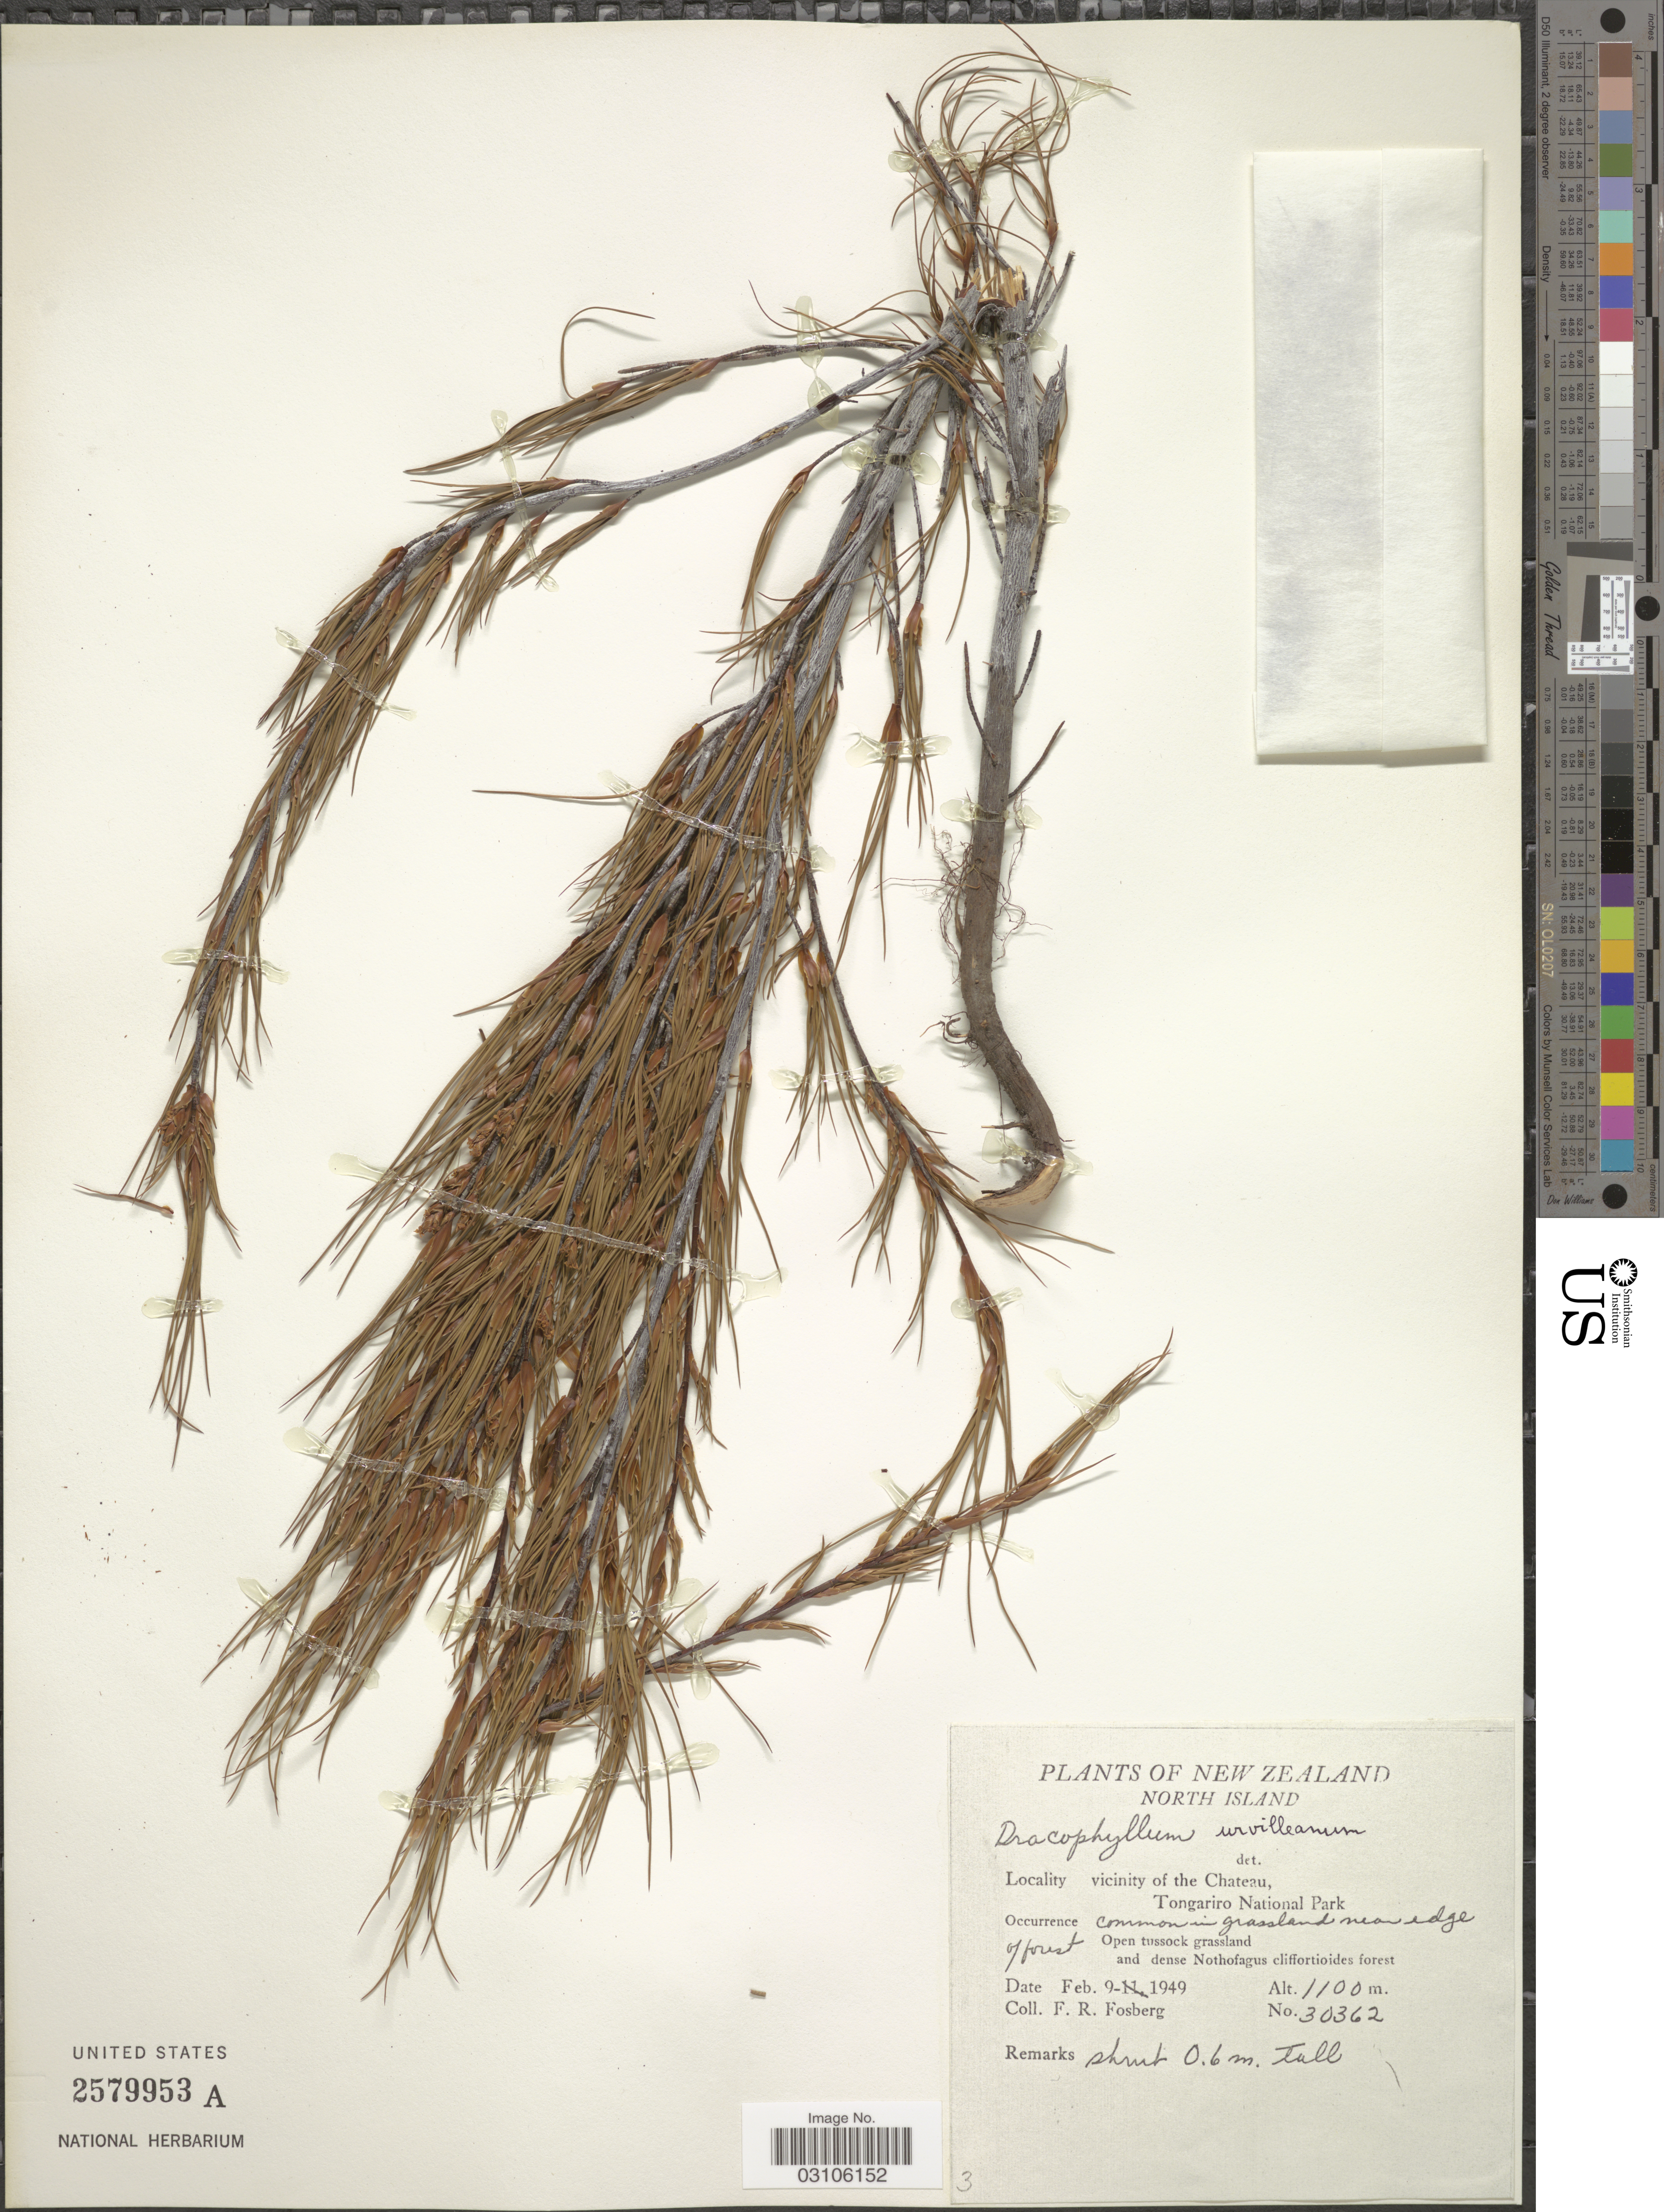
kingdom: Plantae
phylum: Tracheophyta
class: Magnoliopsida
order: Ericales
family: Ericaceae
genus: Dracophyllum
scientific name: Dracophyllum urvilleanum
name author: A. Rich.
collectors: F. R. Fosberg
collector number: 30362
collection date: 1949-02-09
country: New Zealand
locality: North Island. Vicinity of the Chateau, Tongariro National Park.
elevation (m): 1100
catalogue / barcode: US 2579953A